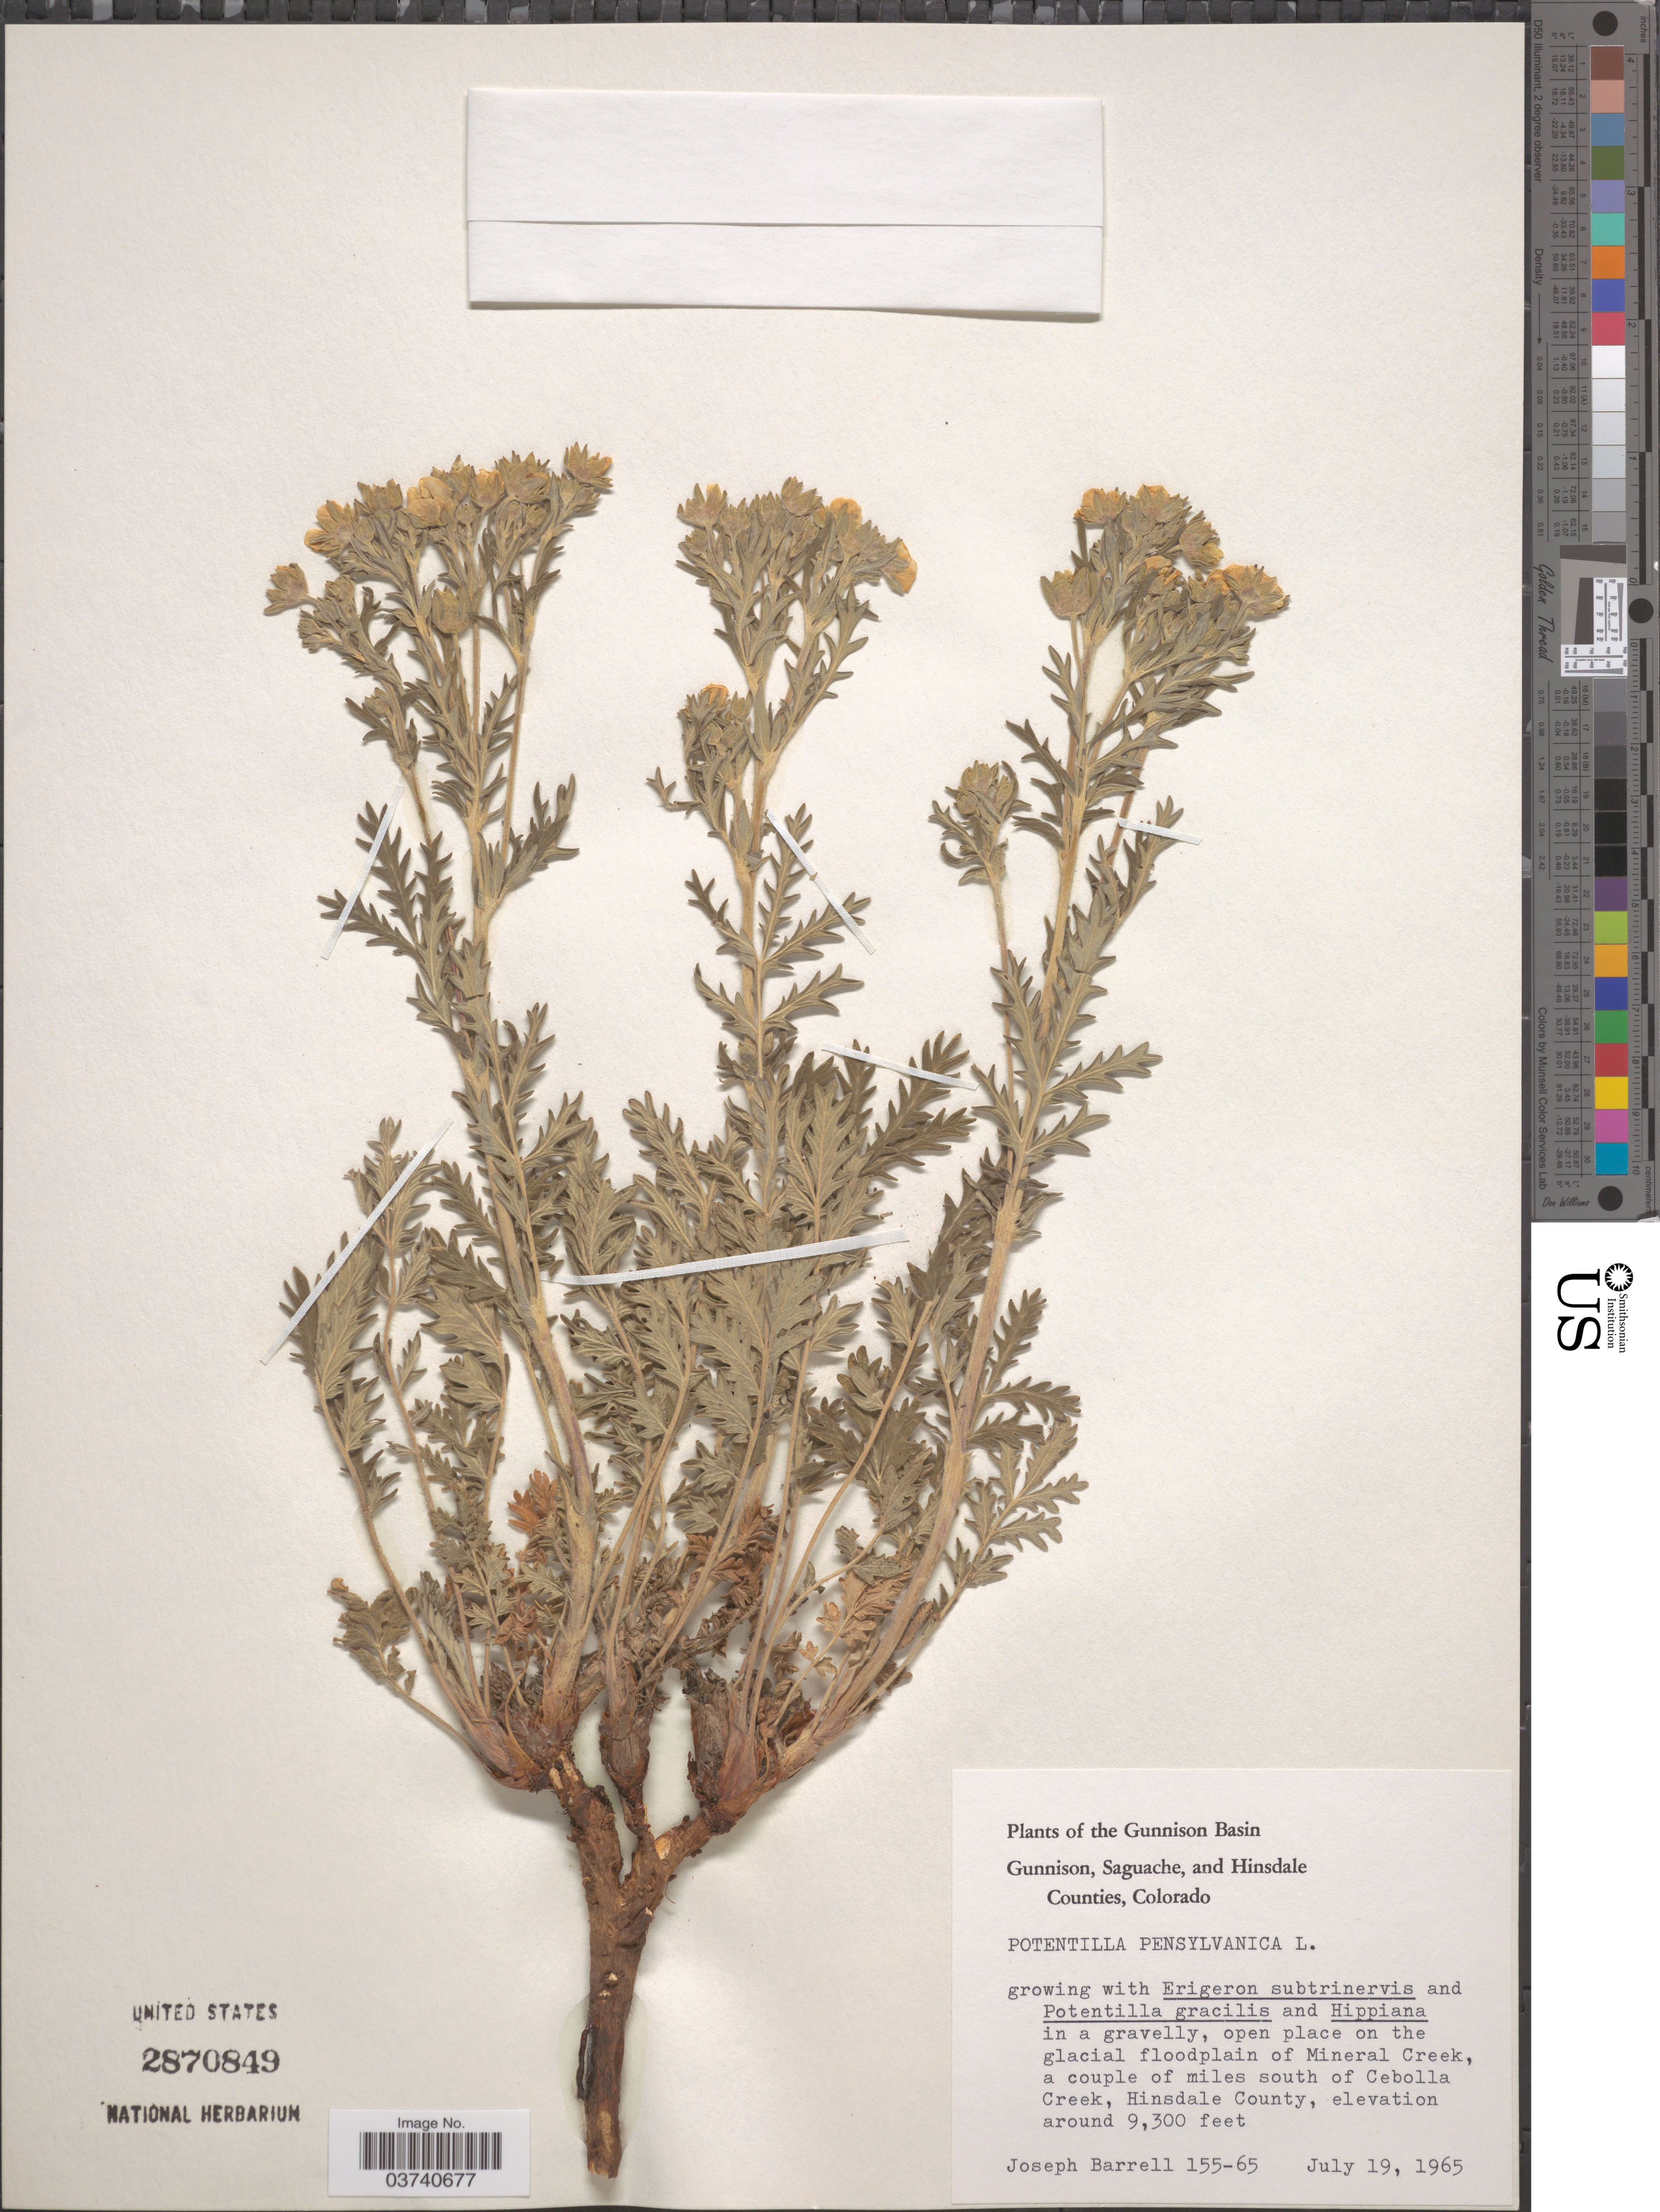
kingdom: Plantae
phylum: Tracheophyta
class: Magnoliopsida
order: Rosales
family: Rosaceae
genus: Potentilla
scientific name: Potentilla pensylvanica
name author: L.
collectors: J. Barrell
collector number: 155-65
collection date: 1965-07-19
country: United States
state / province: Colorado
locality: The Gunnison Basin. Open place on the glacial floodplain of Mineral Creek, a couple of miles south of Cebolla Creek, Hinsdale County.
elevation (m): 2835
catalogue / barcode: US 2870849